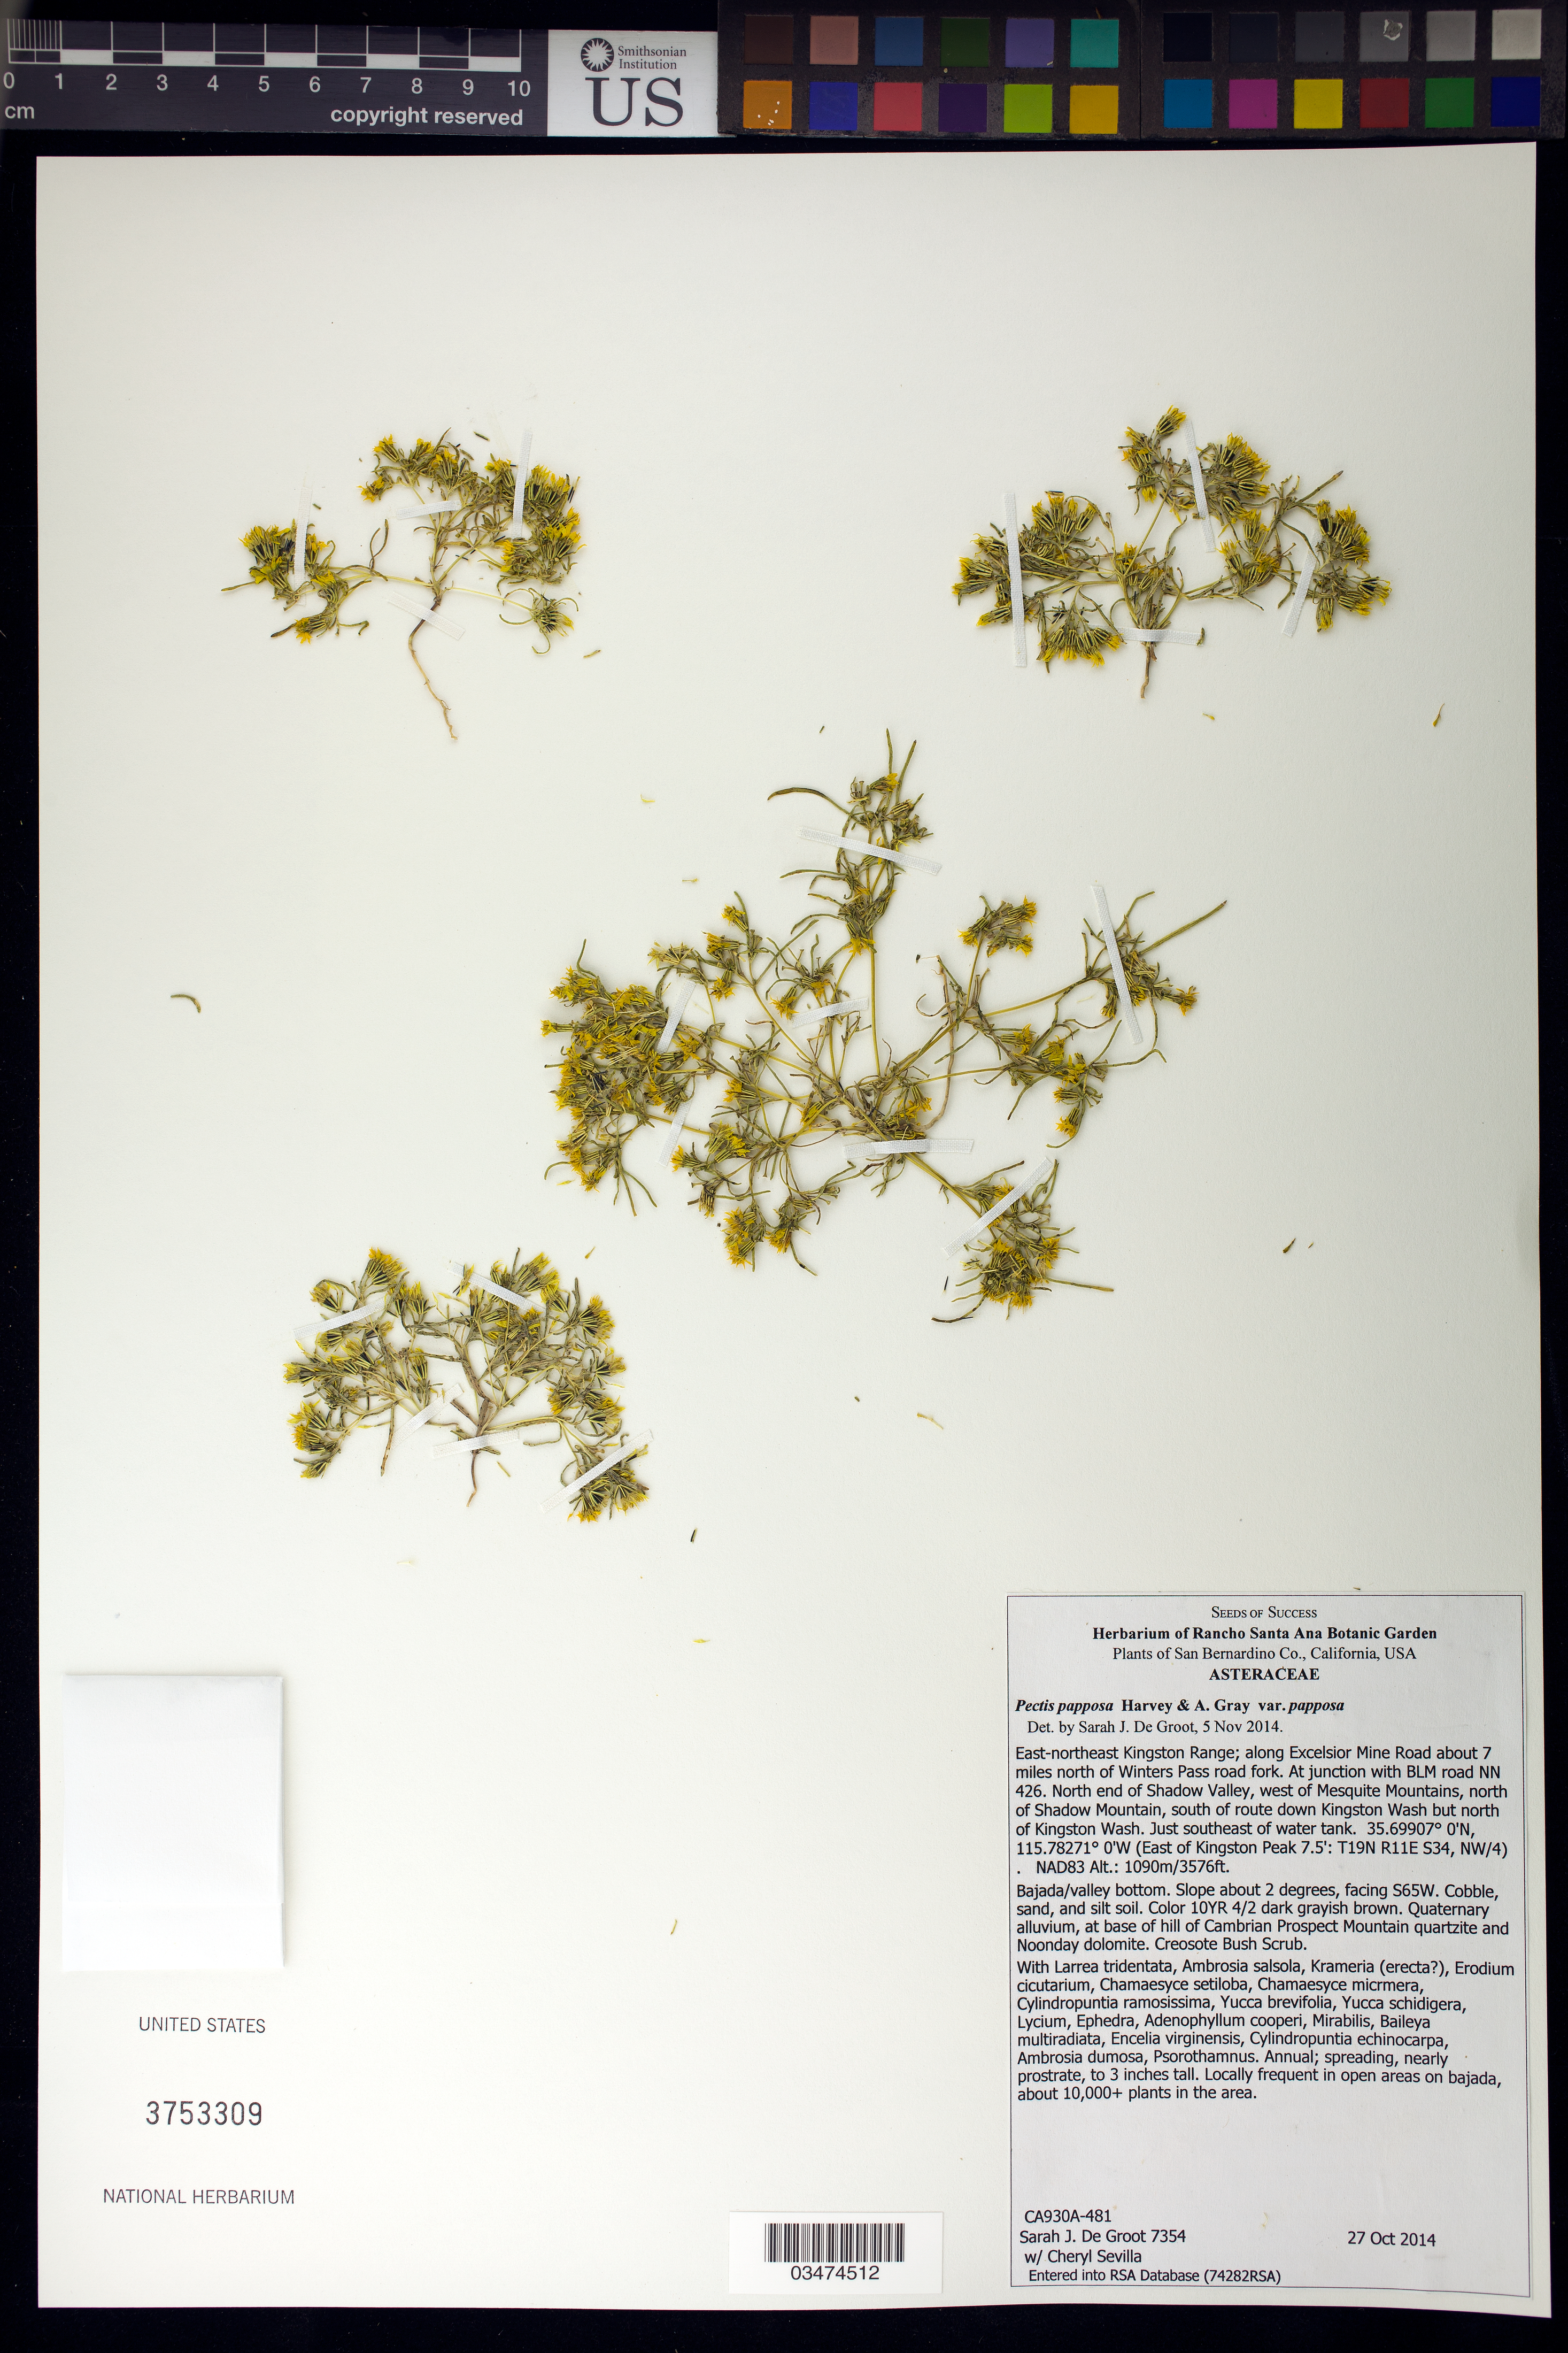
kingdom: Plantae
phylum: Tracheophyta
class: Magnoliopsida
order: Asterales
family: Asteraceae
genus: Pectis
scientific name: Pectis papposa var. papposa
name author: Harv. & A. Gray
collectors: S. De Groot & C. Sevilla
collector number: CA930A-481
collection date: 2014-10-27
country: United States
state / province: California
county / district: San Bernardino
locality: ENE Kingston Range, along Excelsior Mine Rd about 7 mi. N of Winters Pass road fork. N end of Shadow Valley, W of Mesquite Mtns, N of Kingston Wash.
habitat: Creosote Bush Scrub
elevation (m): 1090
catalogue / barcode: US 3753309